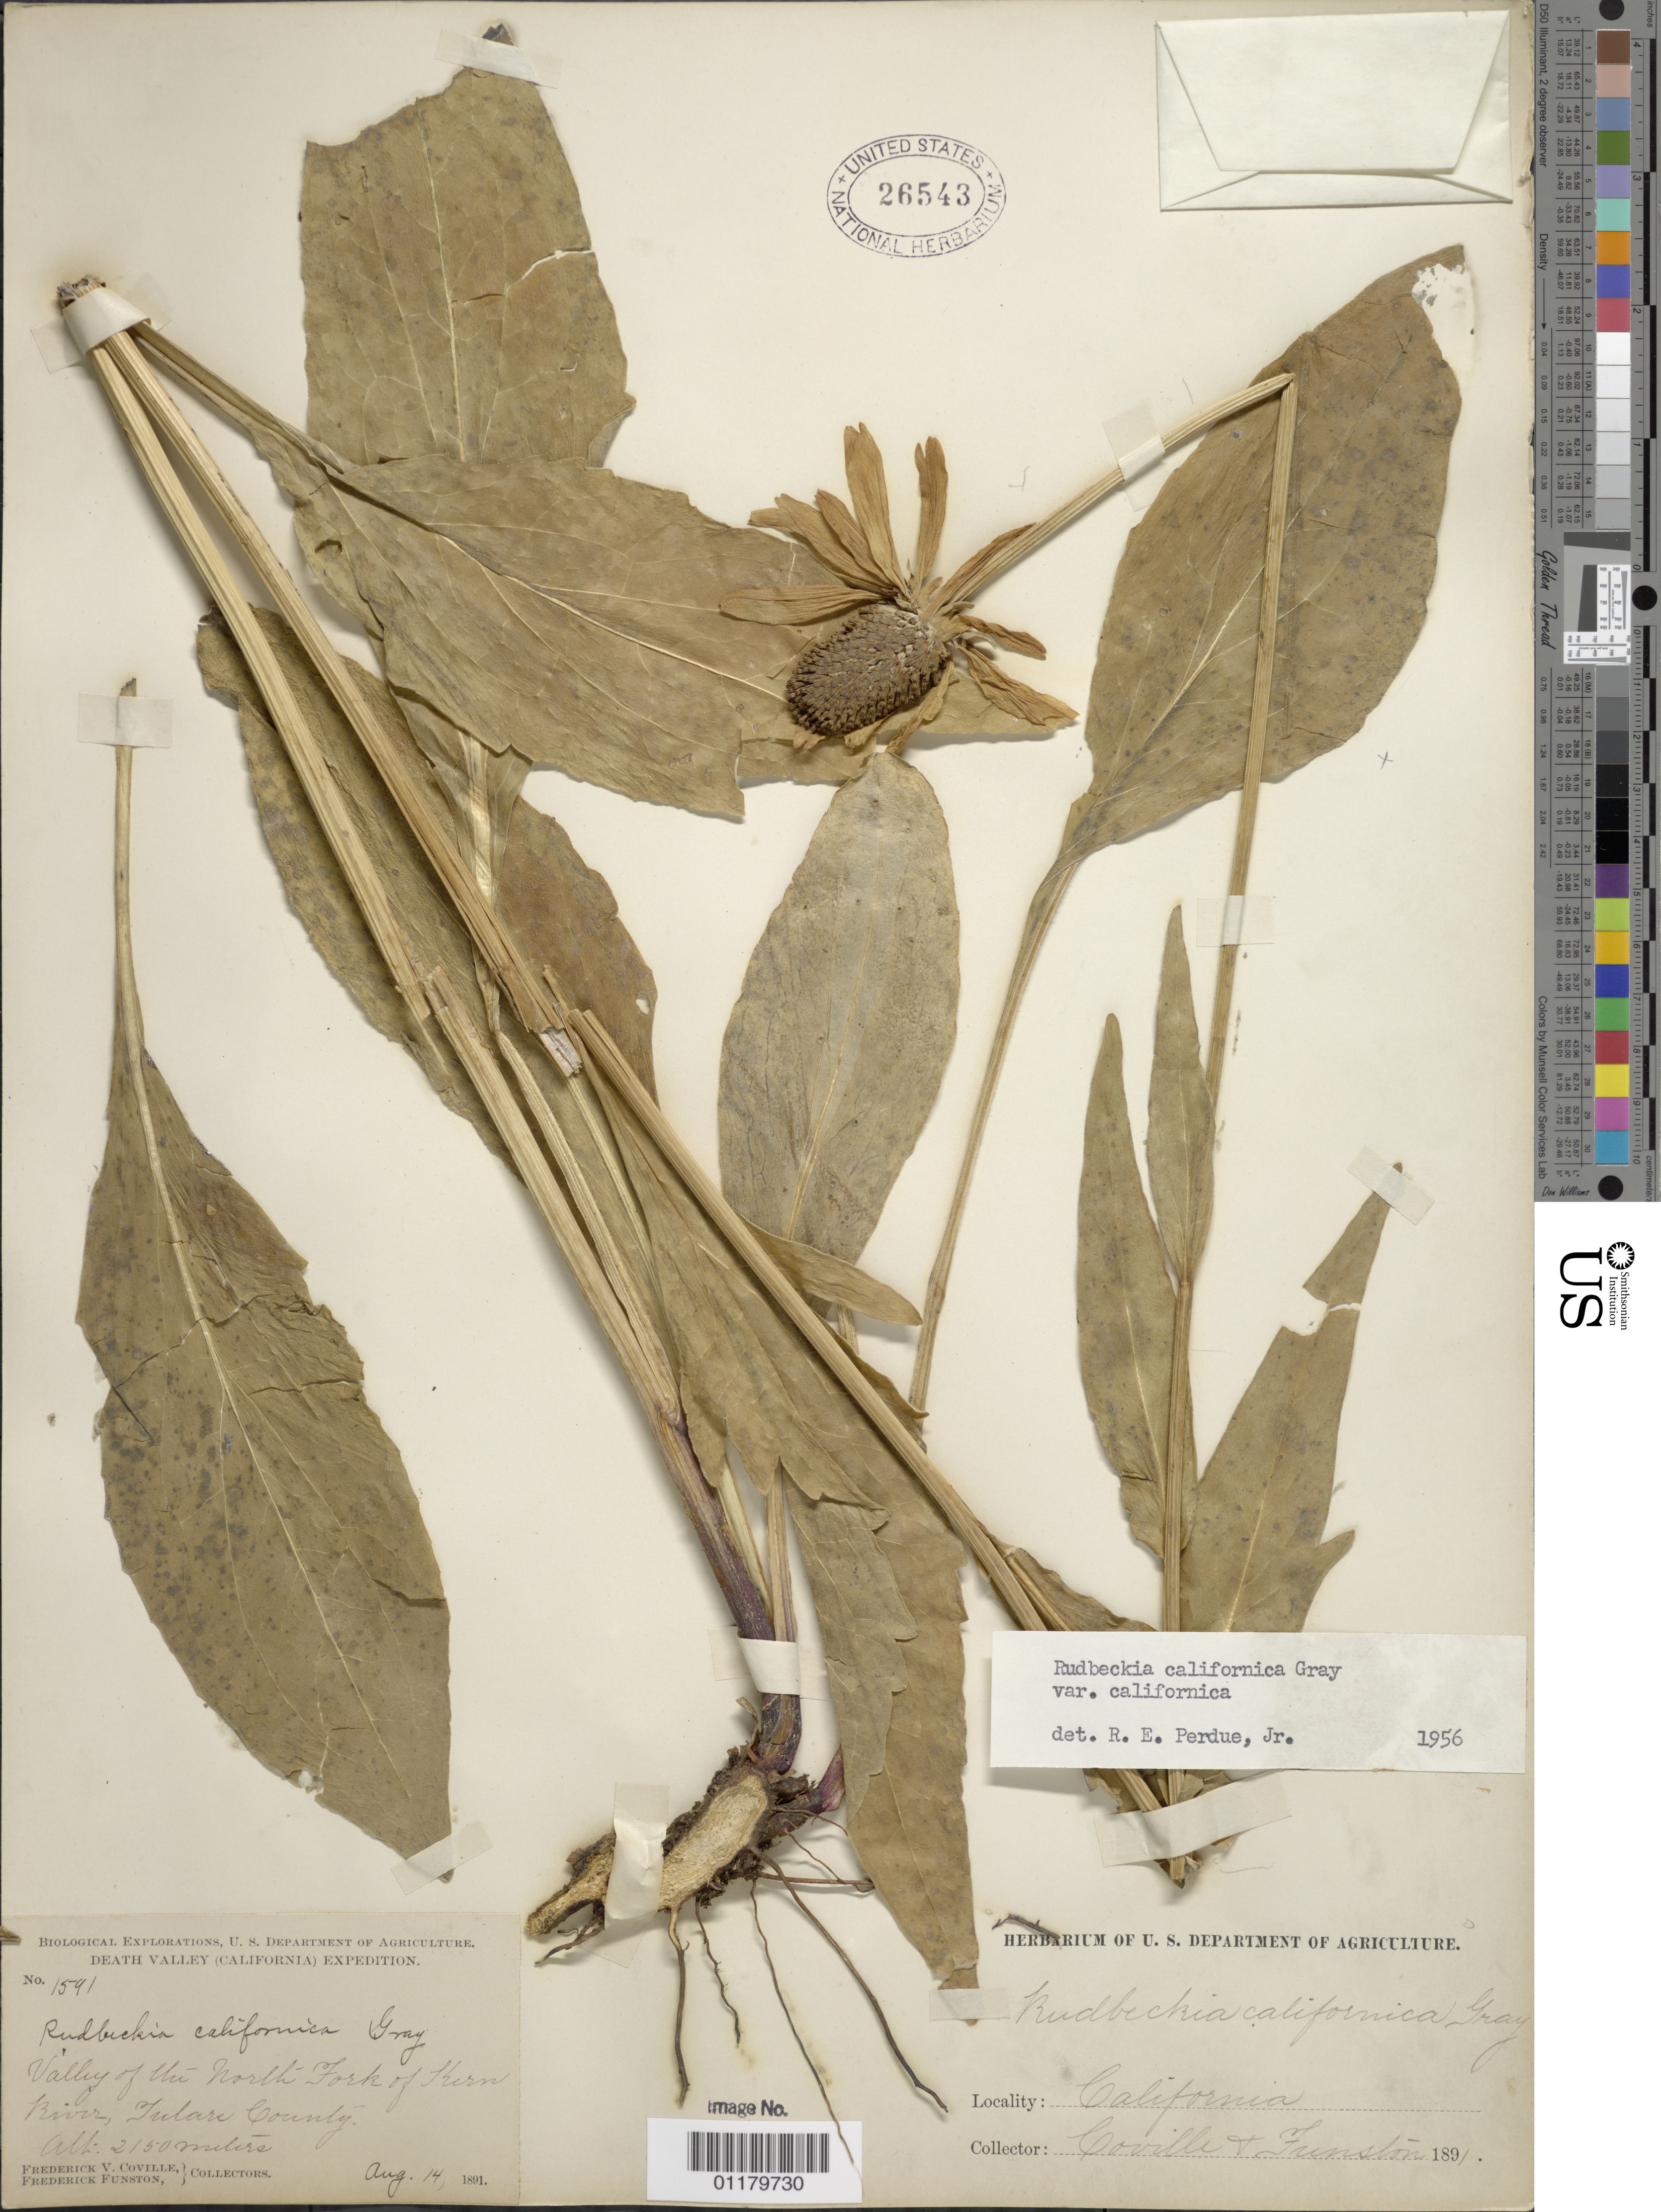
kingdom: Plantae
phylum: Tracheophyta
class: Magnoliopsida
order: Asterales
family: Asteraceae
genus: Rudbeckia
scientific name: Rudbeckia californica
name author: A. Gray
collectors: F. V. Coville & F. Funston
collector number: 1591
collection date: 1891-08-14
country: United States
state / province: California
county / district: Tulare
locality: Valley of the North Fork of Kern River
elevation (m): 2150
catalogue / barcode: US 26543